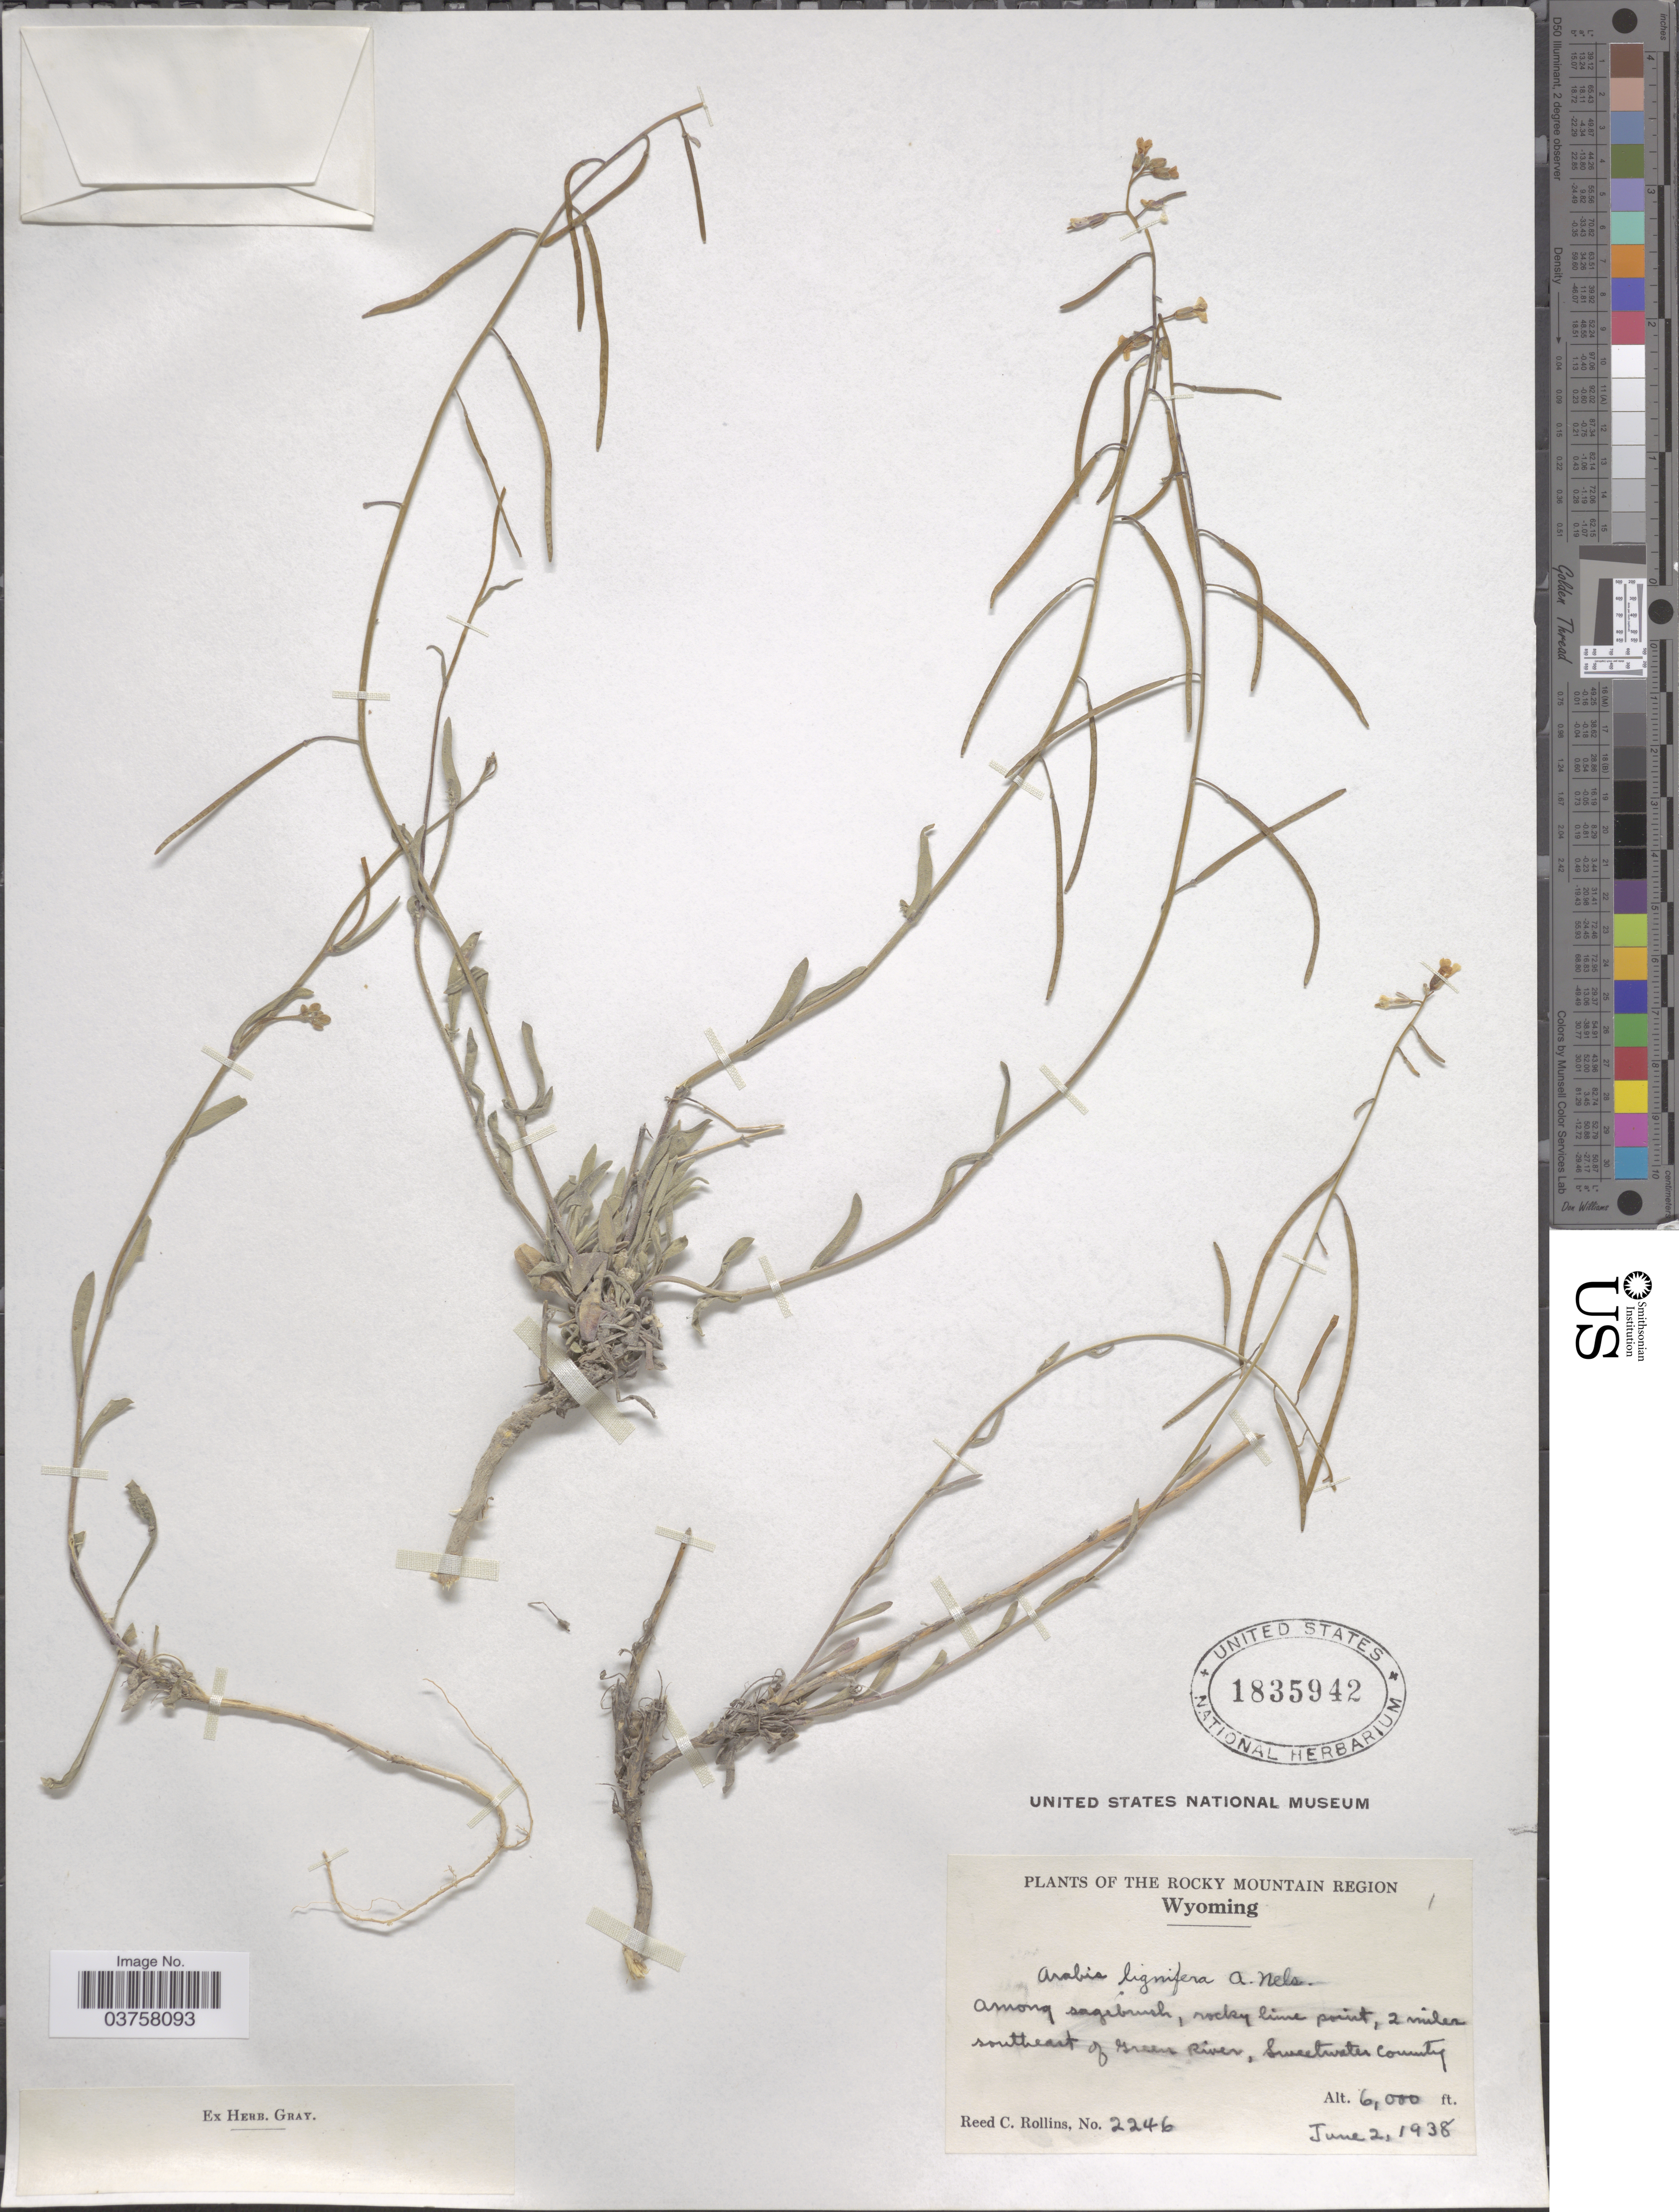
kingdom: Plantae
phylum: Tracheophyta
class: Magnoliopsida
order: Brassicales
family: Brassicaceae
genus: Arabis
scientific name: Arabis lignifera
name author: A. Nelson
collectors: R. C. Rollins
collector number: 2246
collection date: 1938-06-02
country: United States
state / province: Wyoming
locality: The Rocky Mountain Region. 2 miles southeast of Green River, Sweetwater County.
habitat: among sagebrush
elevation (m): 1829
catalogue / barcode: US 1835942